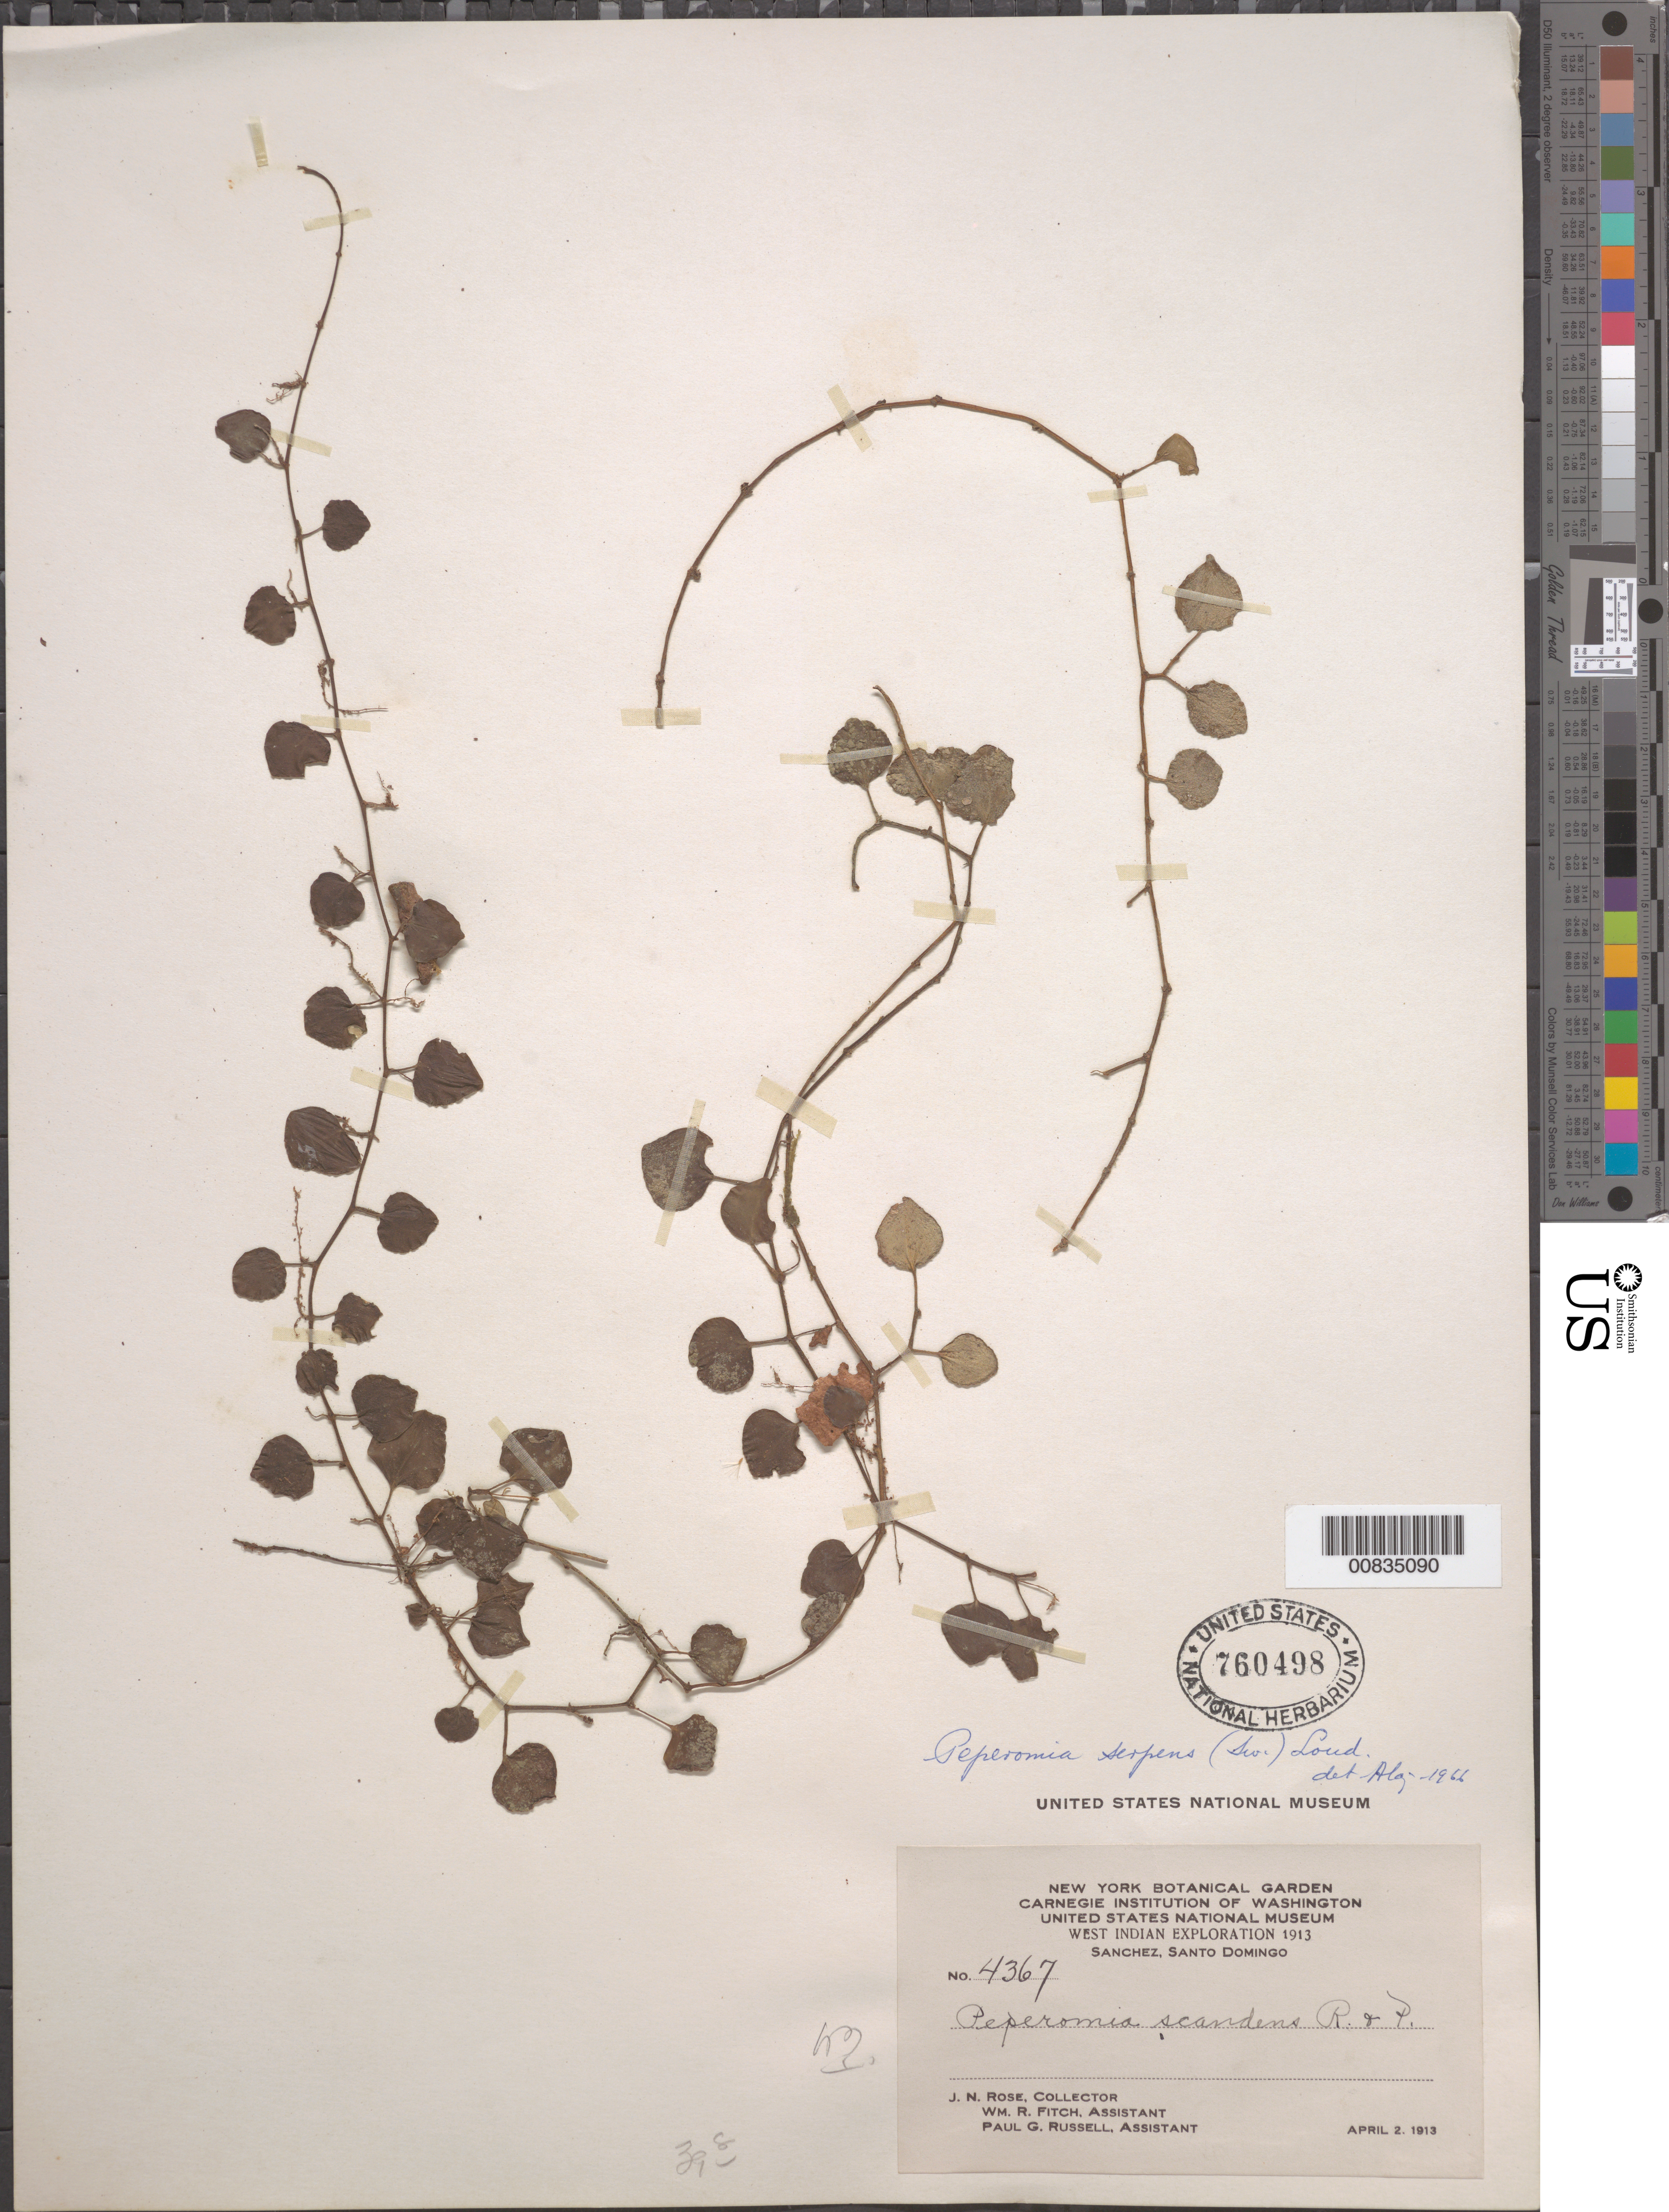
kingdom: Plantae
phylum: Tracheophyta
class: Magnoliopsida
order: Piperales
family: Piperaceae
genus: Peperomia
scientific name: Peperomia serpens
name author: (Sw.) Loudon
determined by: Liogier, Alain H.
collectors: J. N. Rose, W. R. Fitch & P. G. Russell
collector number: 4367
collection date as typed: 02 Apr 1913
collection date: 1913-04-02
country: Dominican Republic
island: Hispaniola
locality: Sánchez, Santo Domingo.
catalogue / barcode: US 760498